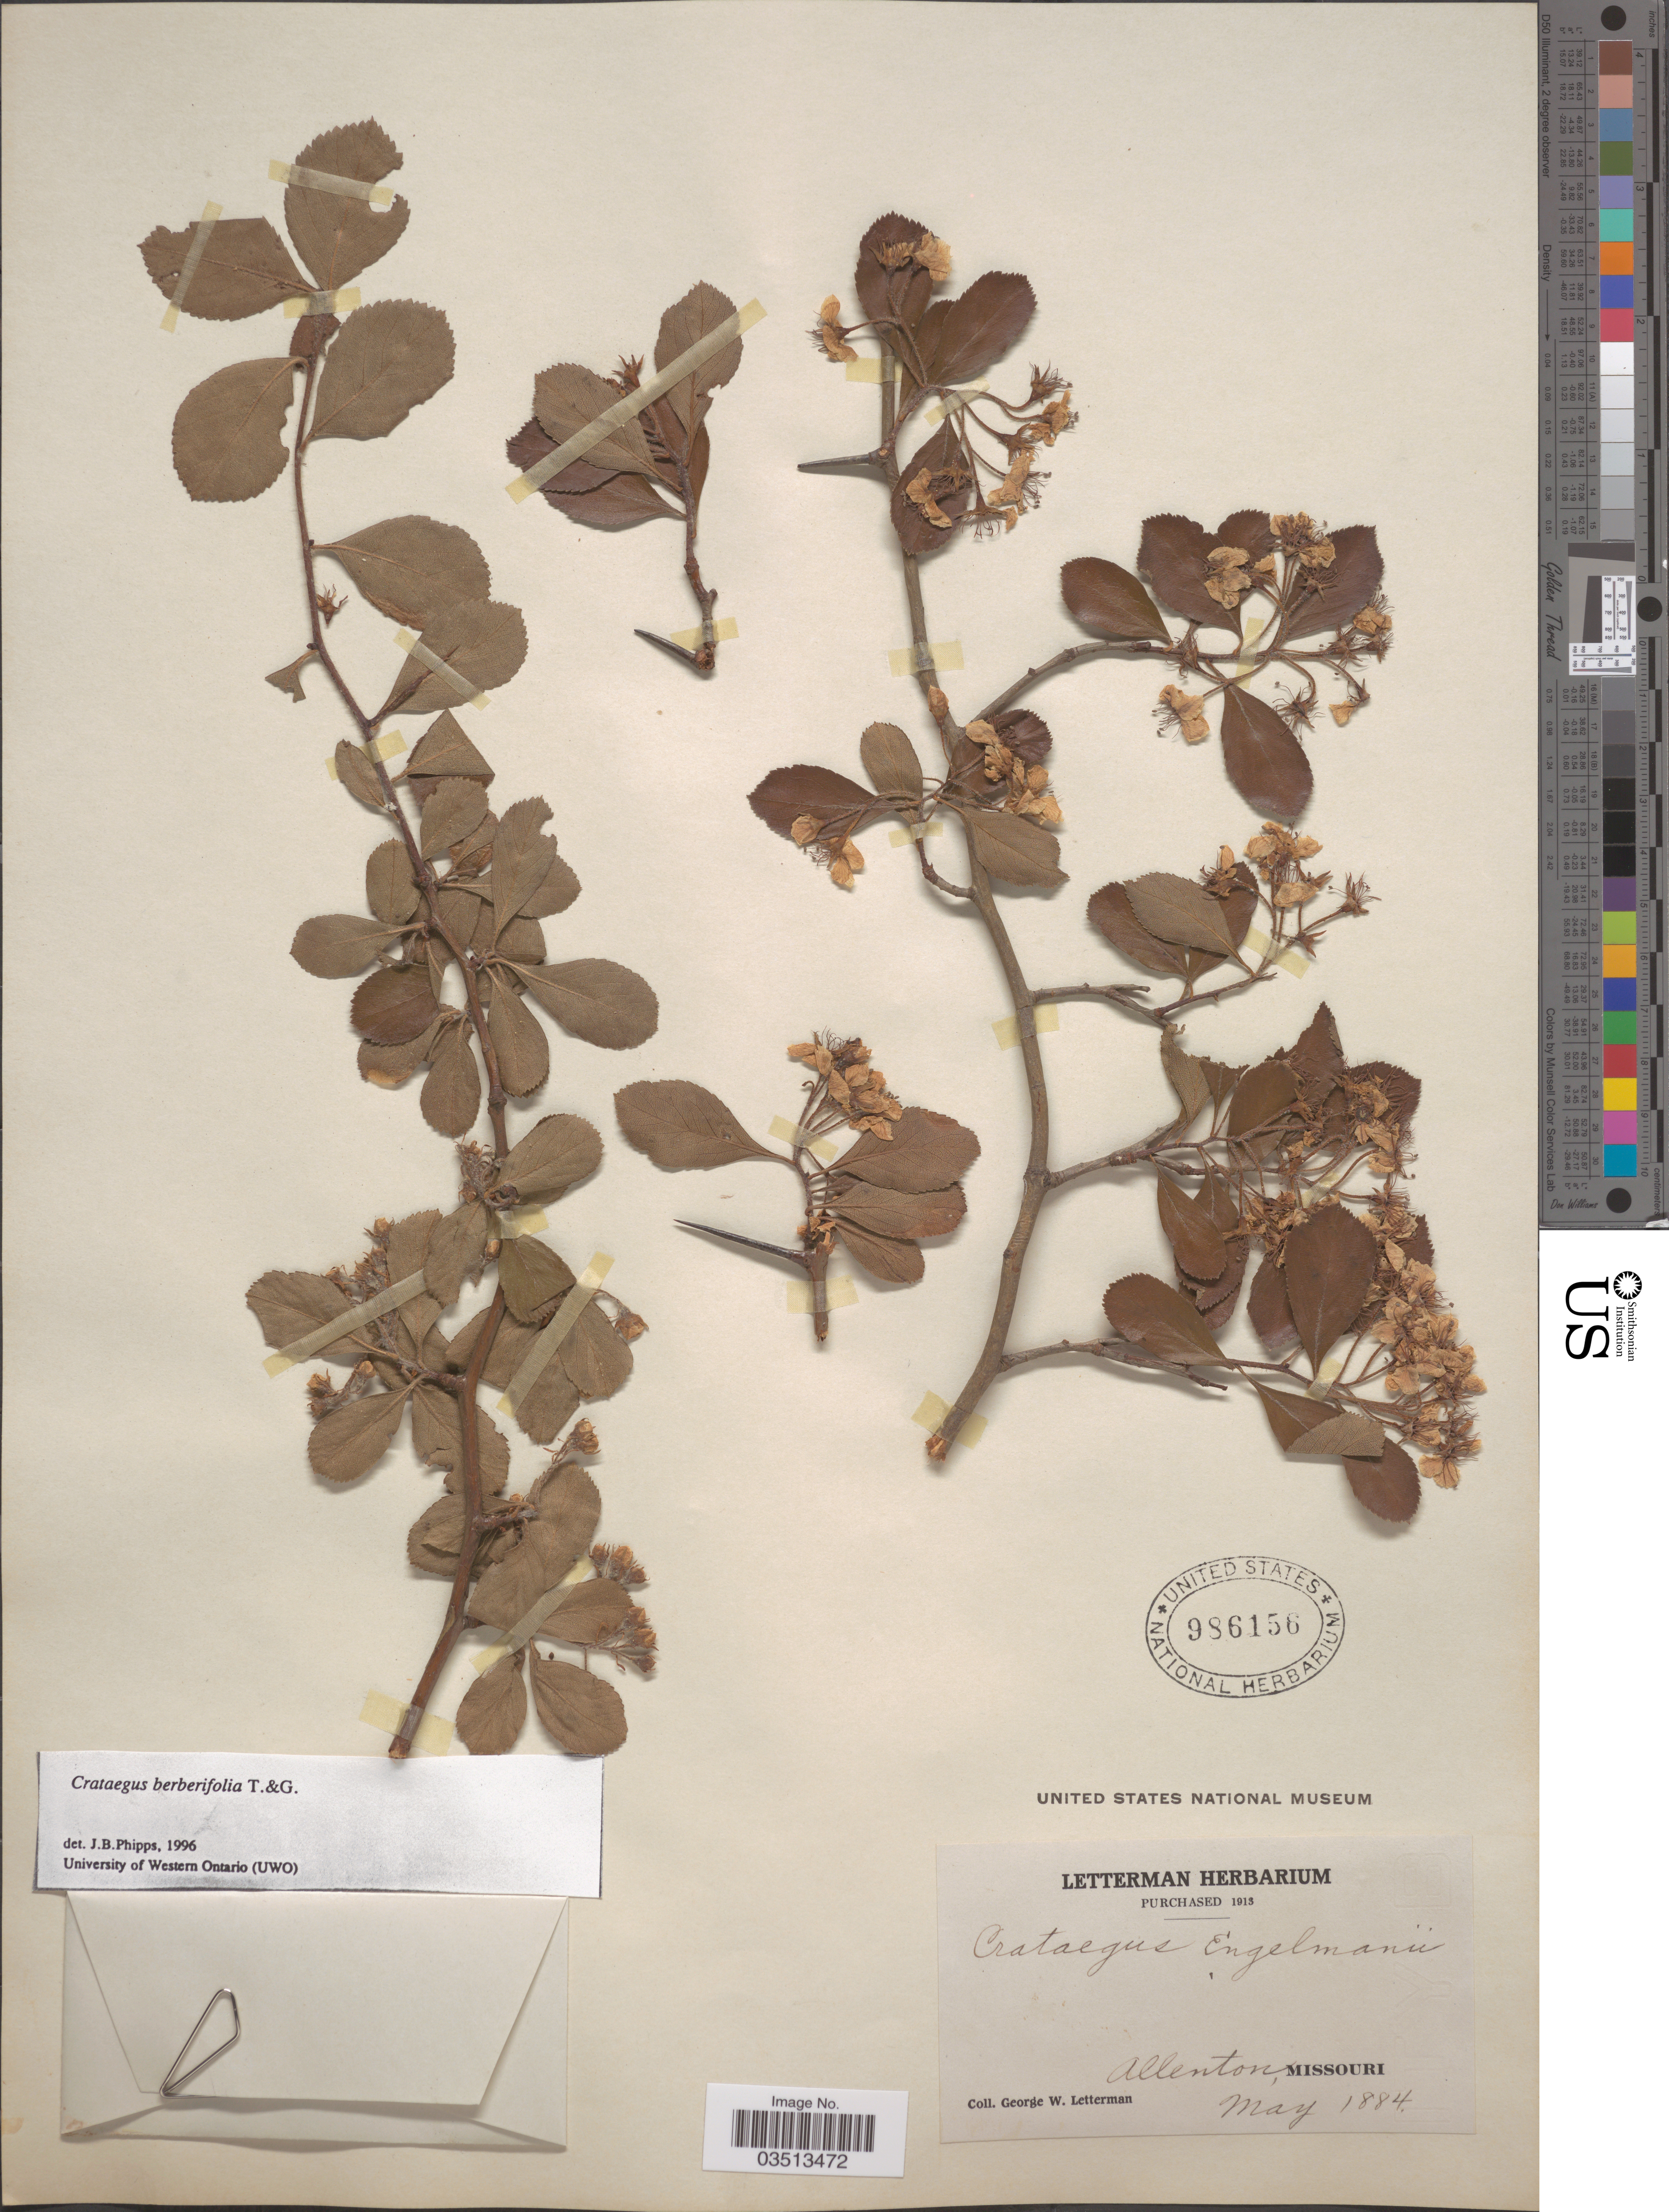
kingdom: Plantae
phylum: Tracheophyta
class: Magnoliopsida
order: Rosales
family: Rosaceae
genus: Crataegus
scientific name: Crataegus berberifolia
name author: Torr. & A. Gray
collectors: G. W. Letterman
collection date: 1884-05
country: United States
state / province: Missouri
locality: Allenton.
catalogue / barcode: US 986156